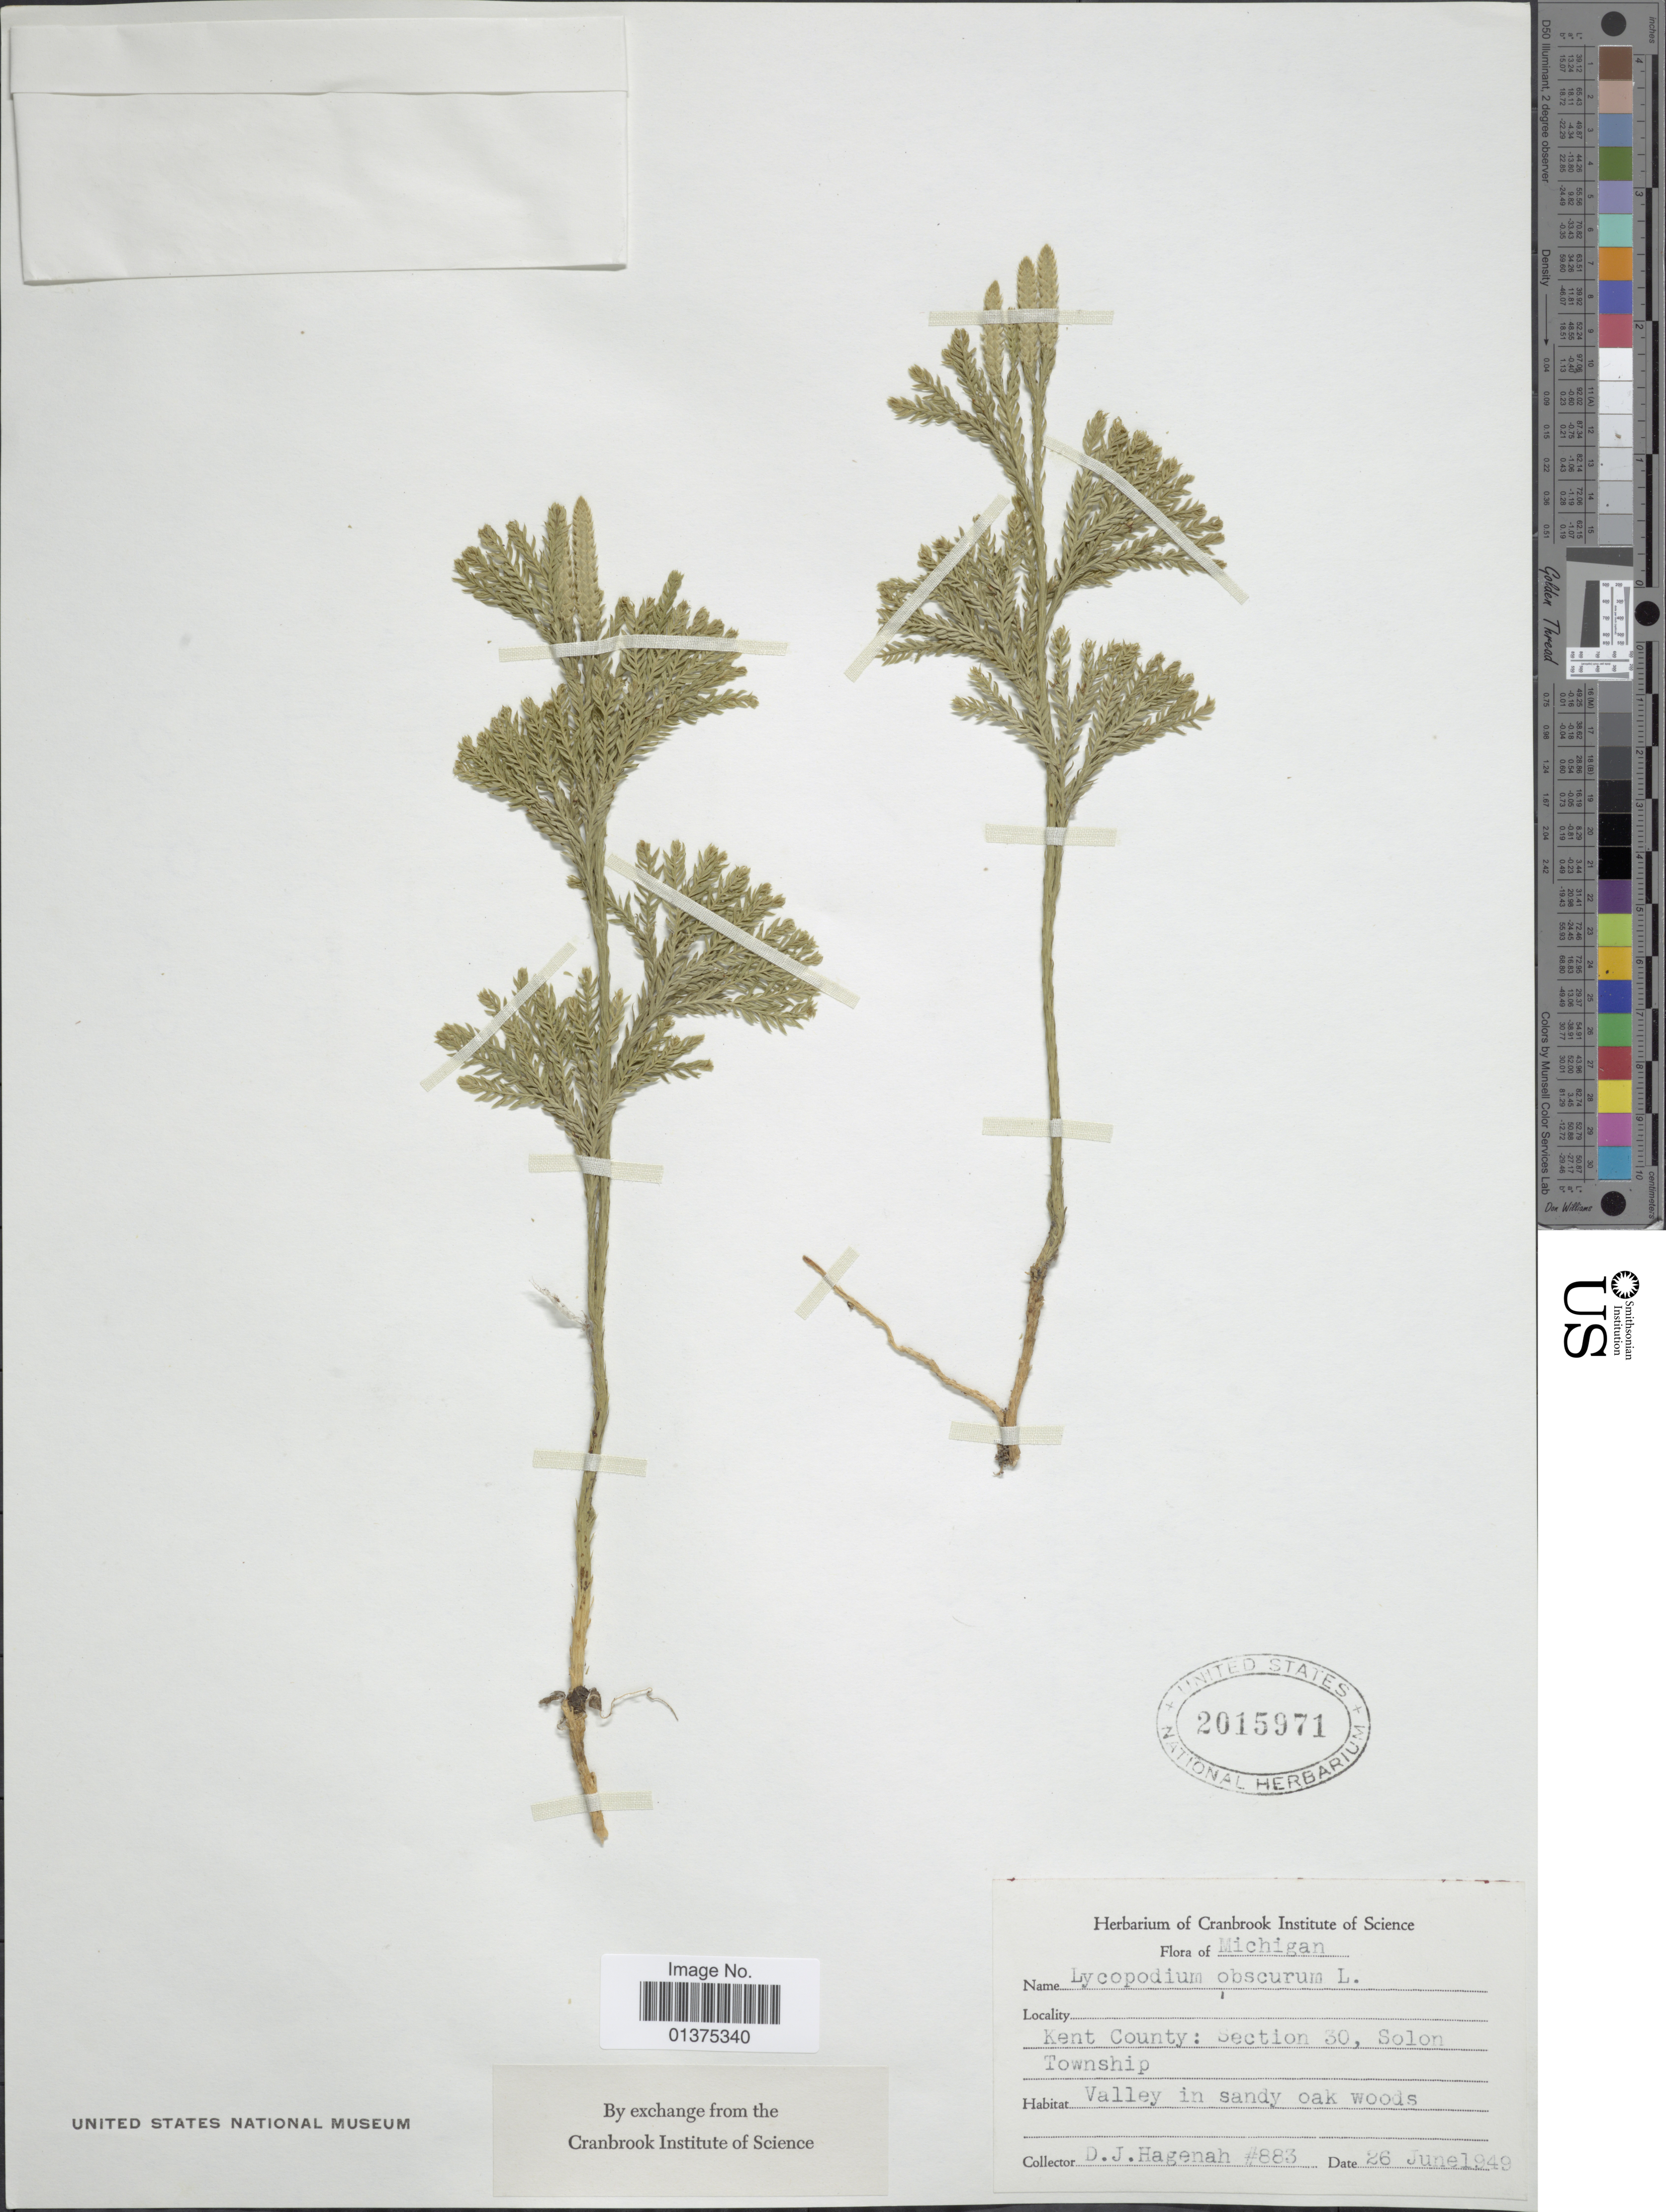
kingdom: Plantae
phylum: Tracheophyta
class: Lycopodiopsida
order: Lycopodiales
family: Lycopodiaceae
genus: Dendrolycopodium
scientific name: Dendrolycopodium obscurum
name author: (L.) A. Haines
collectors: D. Hagenah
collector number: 883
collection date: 1949-06-26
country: United States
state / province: Michigan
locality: Kent County: Section 30, Solon Township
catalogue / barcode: US 2015971